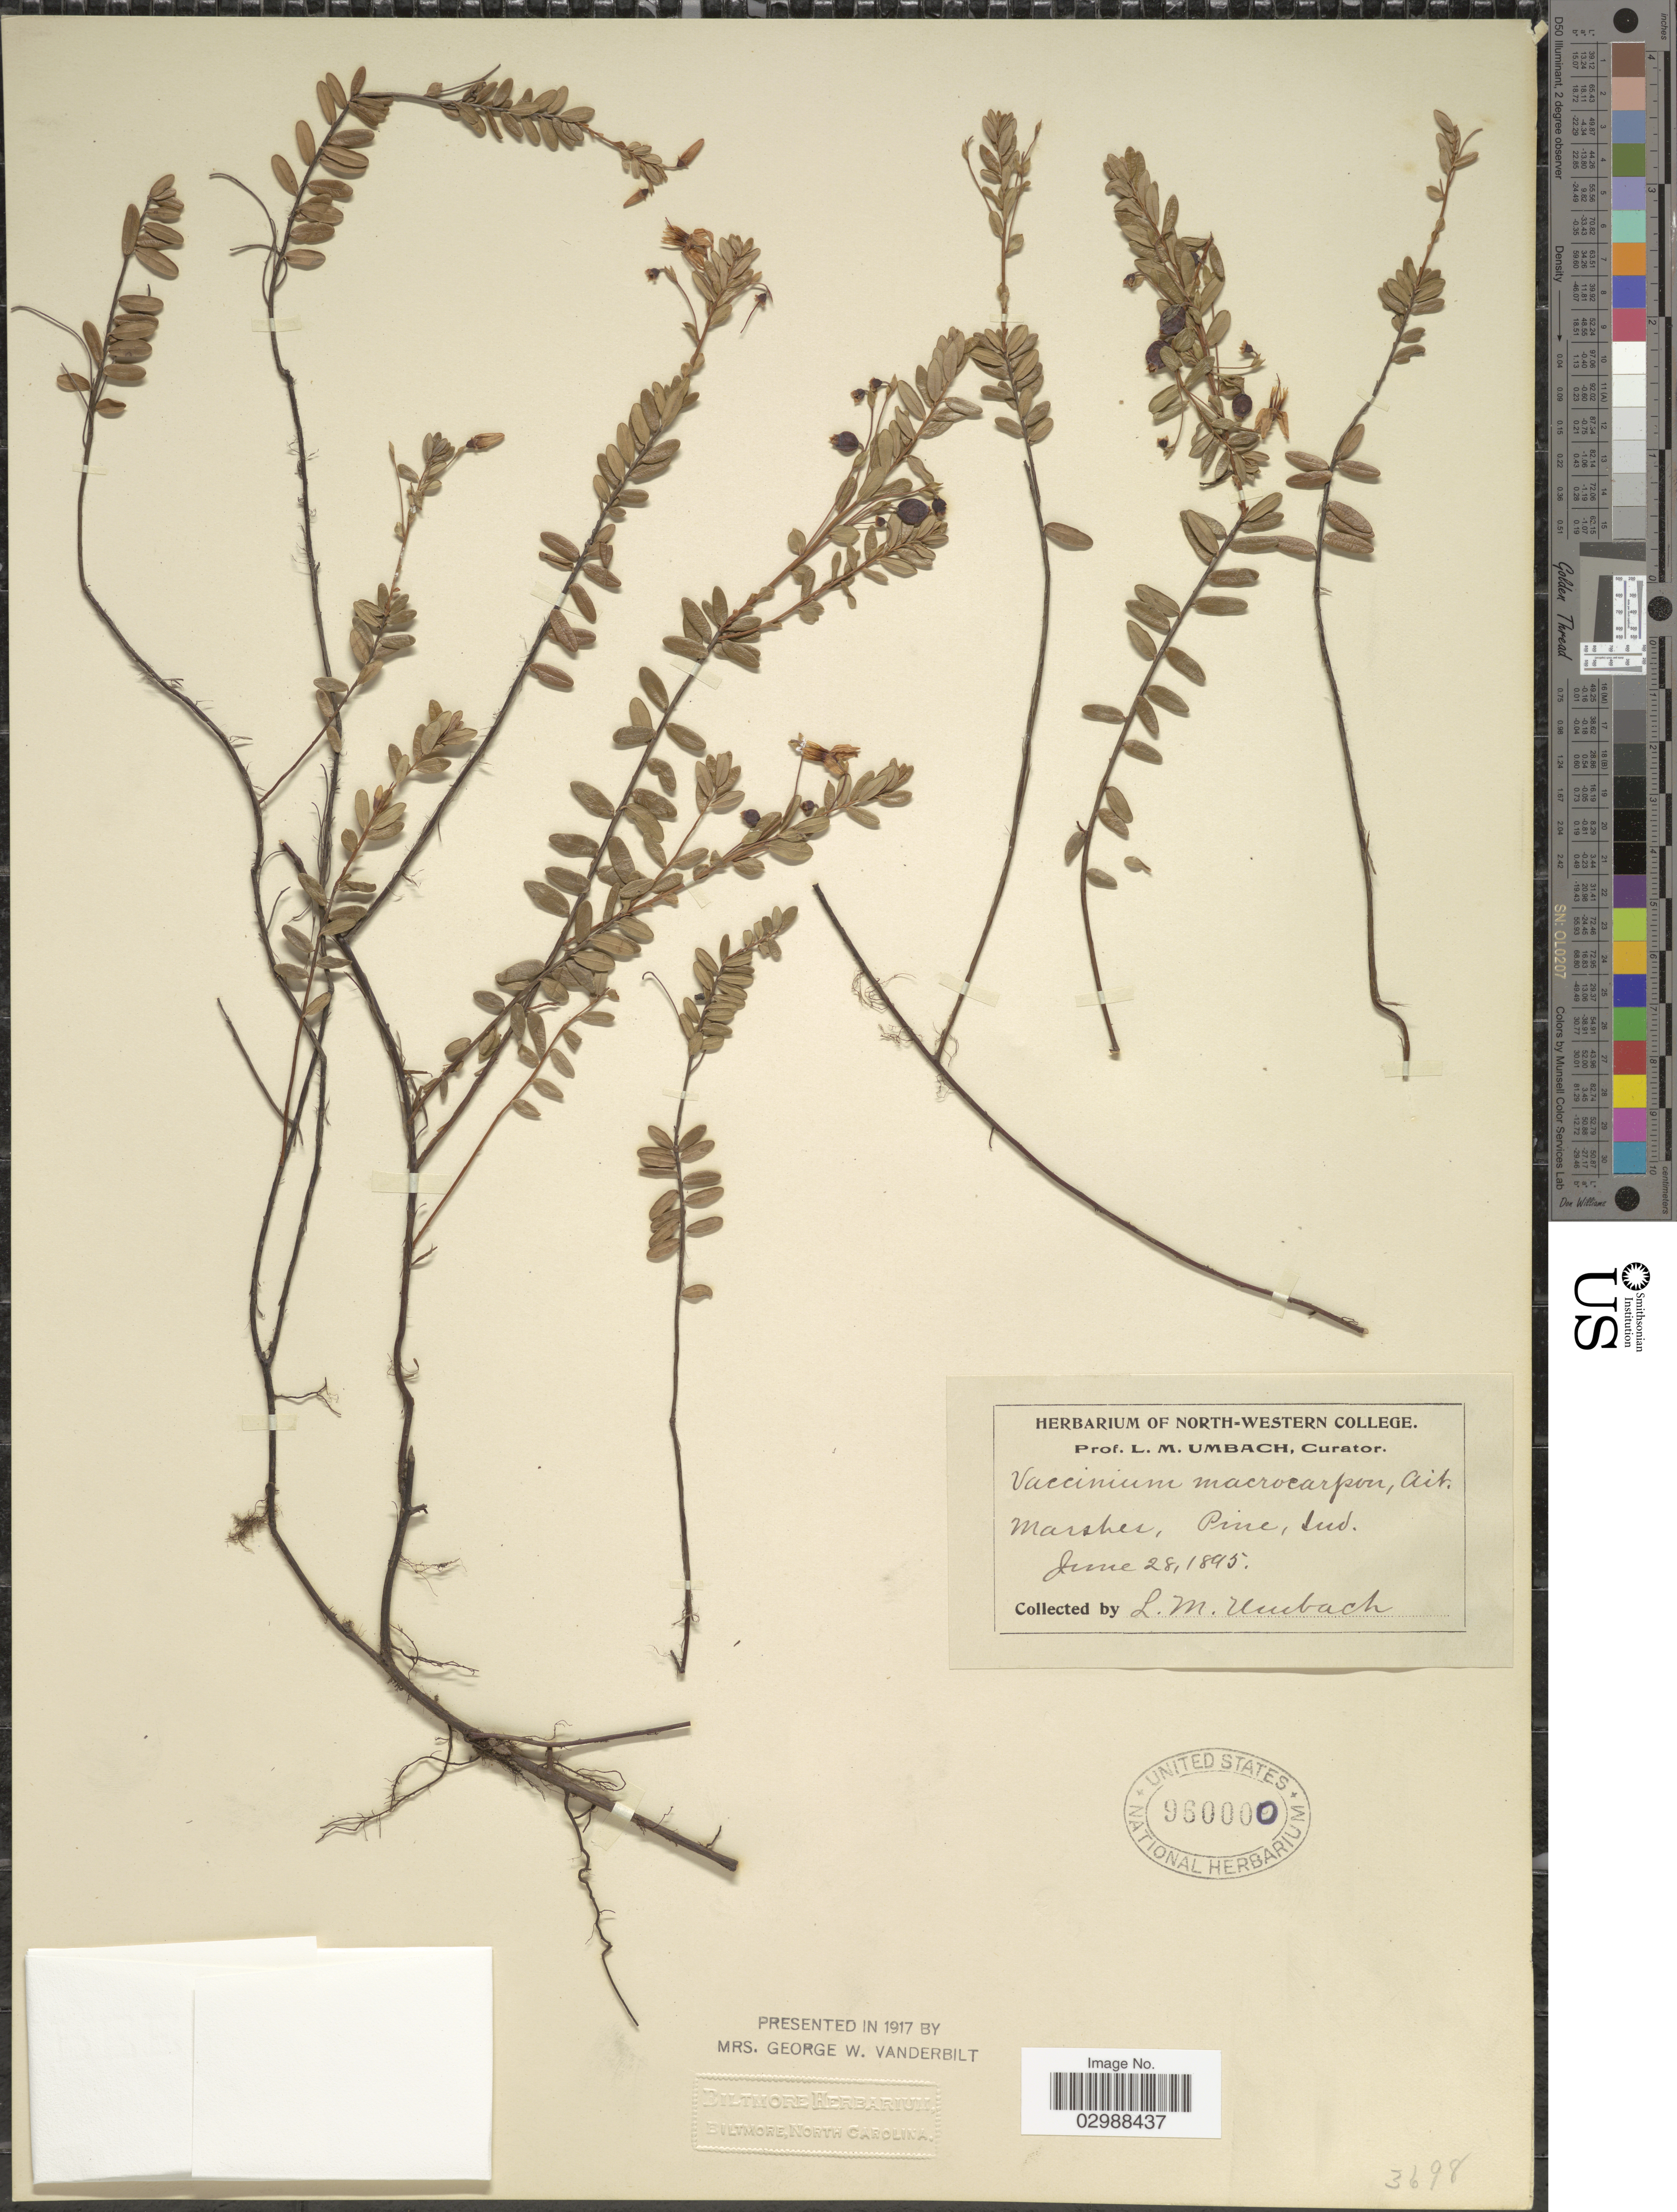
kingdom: Plantae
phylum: Tracheophyta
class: Magnoliopsida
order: Ericales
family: Ericaceae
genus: Vaccinium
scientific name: Vaccinium macrocarpon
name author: Aiton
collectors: L. M. Umbach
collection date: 1895-06-28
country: United States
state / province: Indiana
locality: Marshes, Pine, Ind.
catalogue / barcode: US 960000